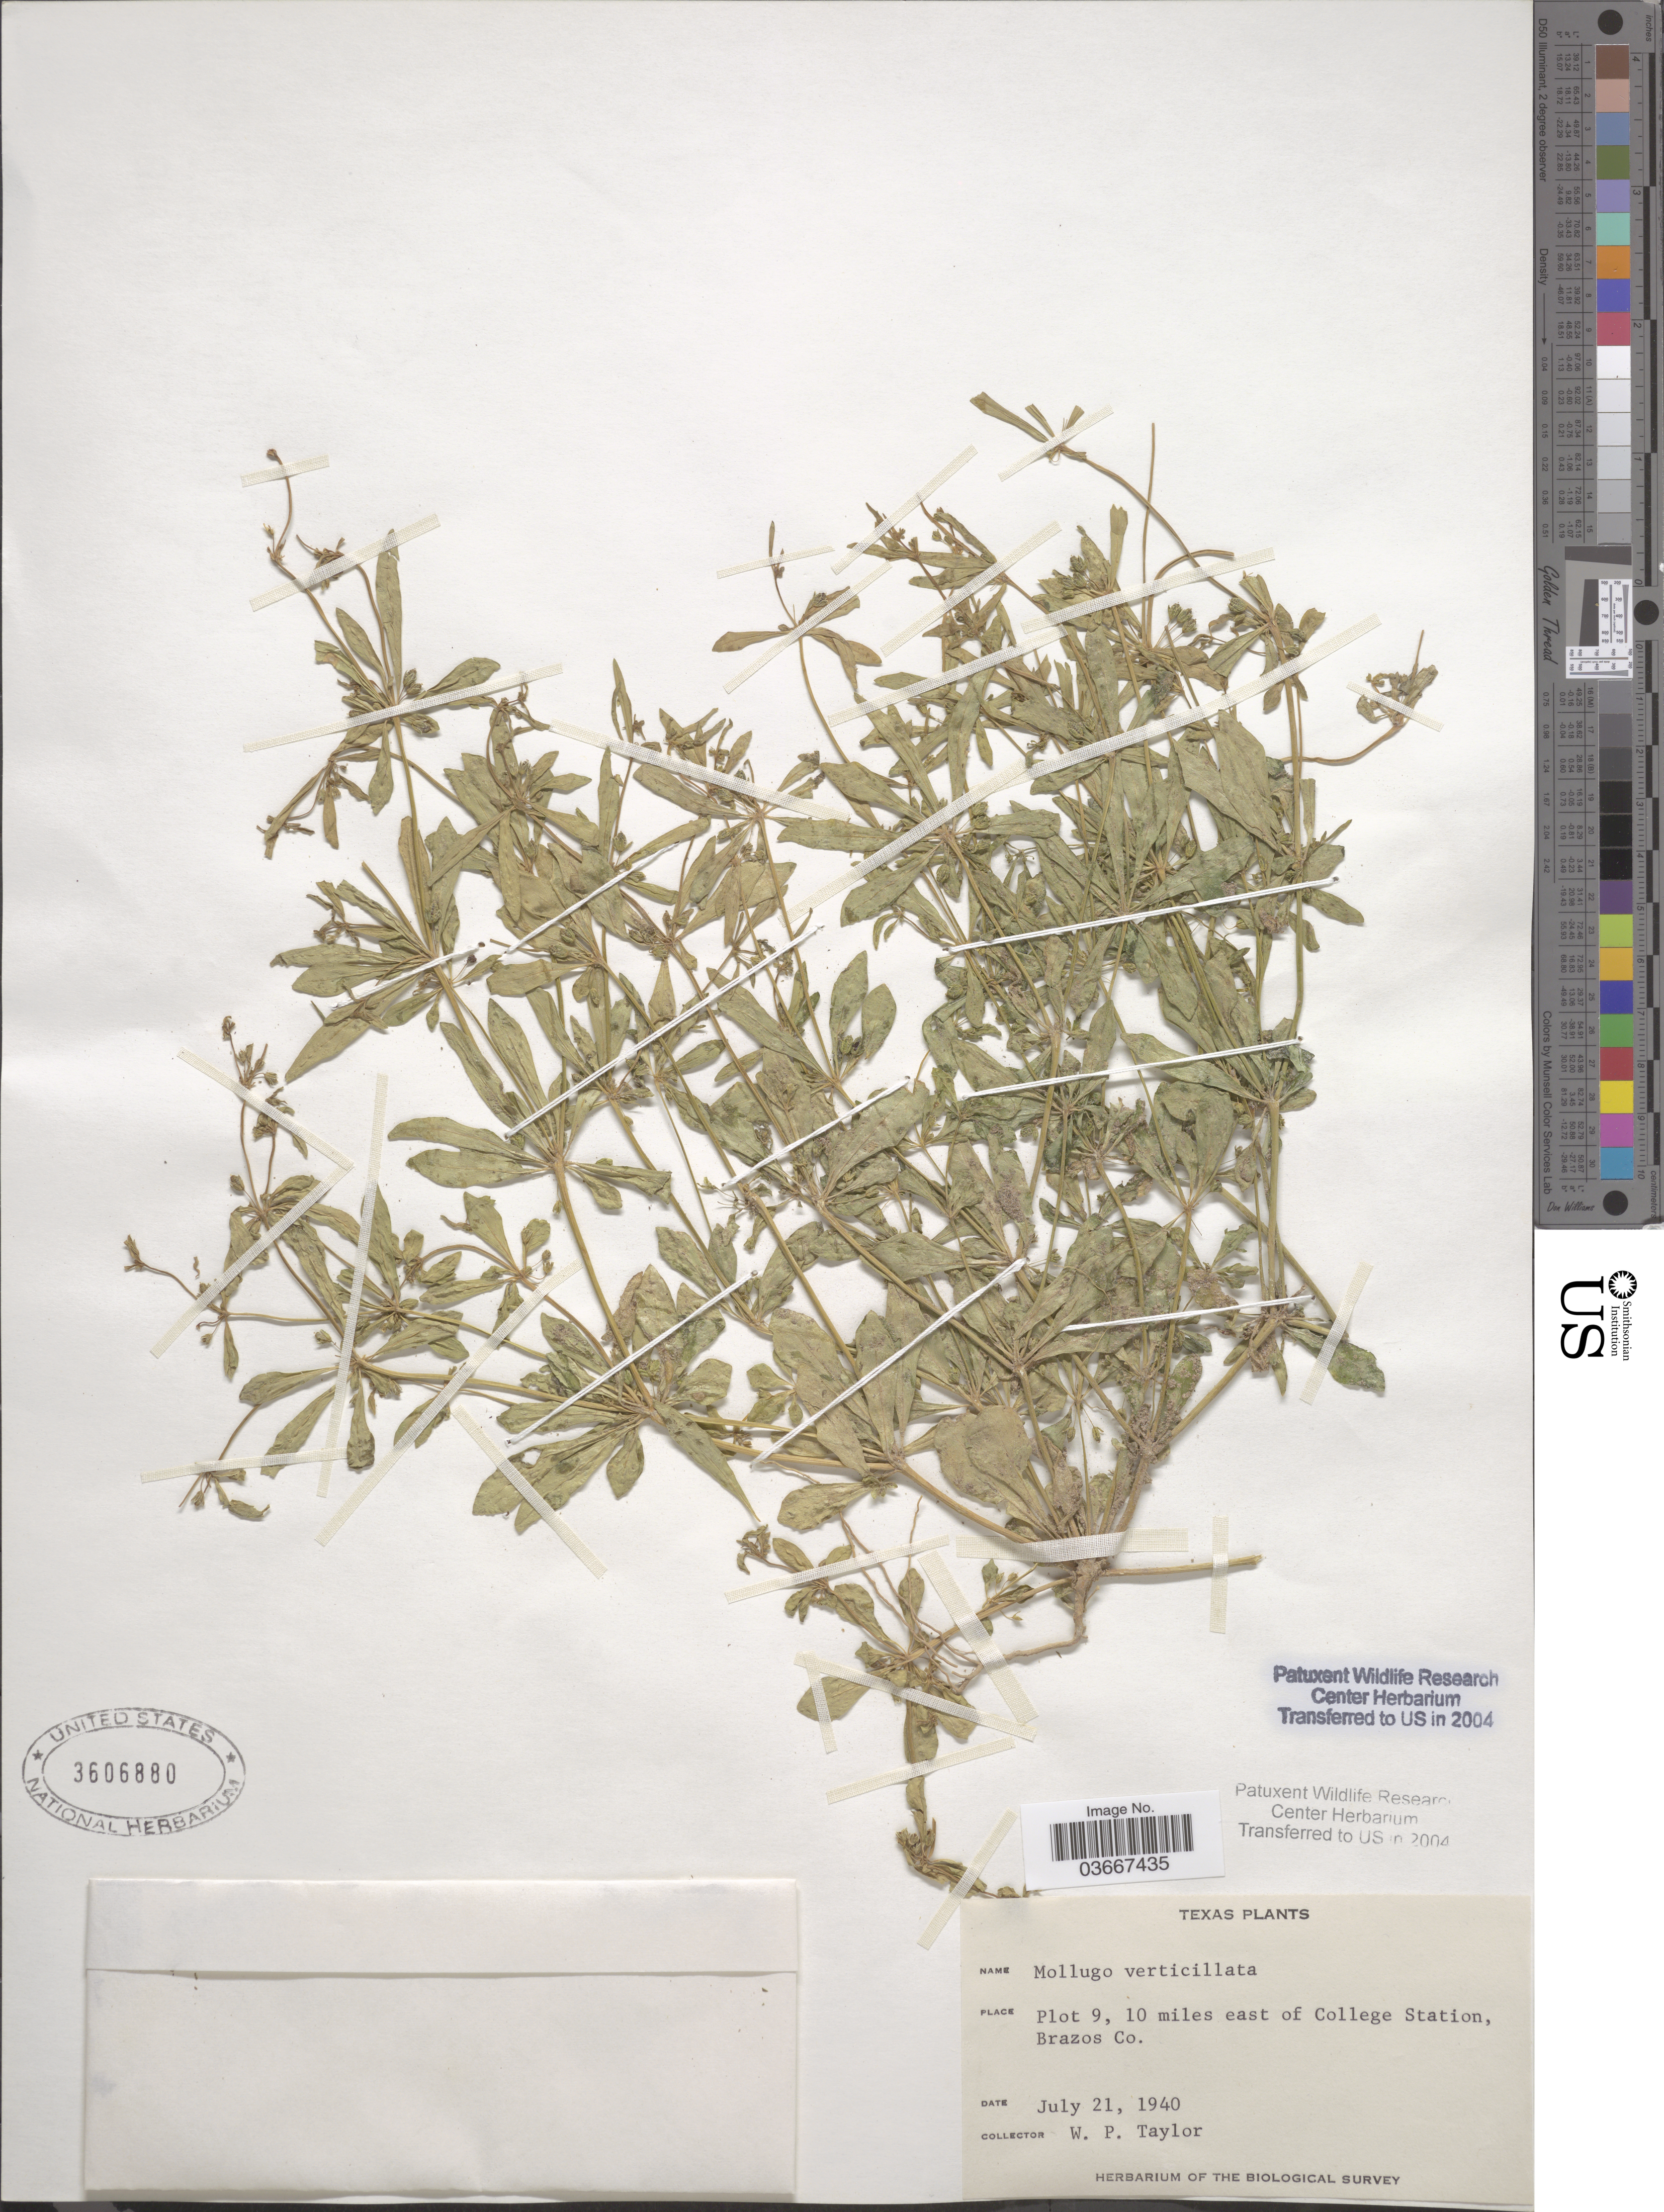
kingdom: Plantae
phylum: Tracheophyta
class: Magnoliopsida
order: Caryophyllales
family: Molluginaceae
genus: Mollugo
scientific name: Mollugo verticillata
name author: L.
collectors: W. P. Taylor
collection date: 1940-07-21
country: United States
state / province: Texas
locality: Plot 9, 10 miles east of College Station, Brazos Co.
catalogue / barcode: US 3606880